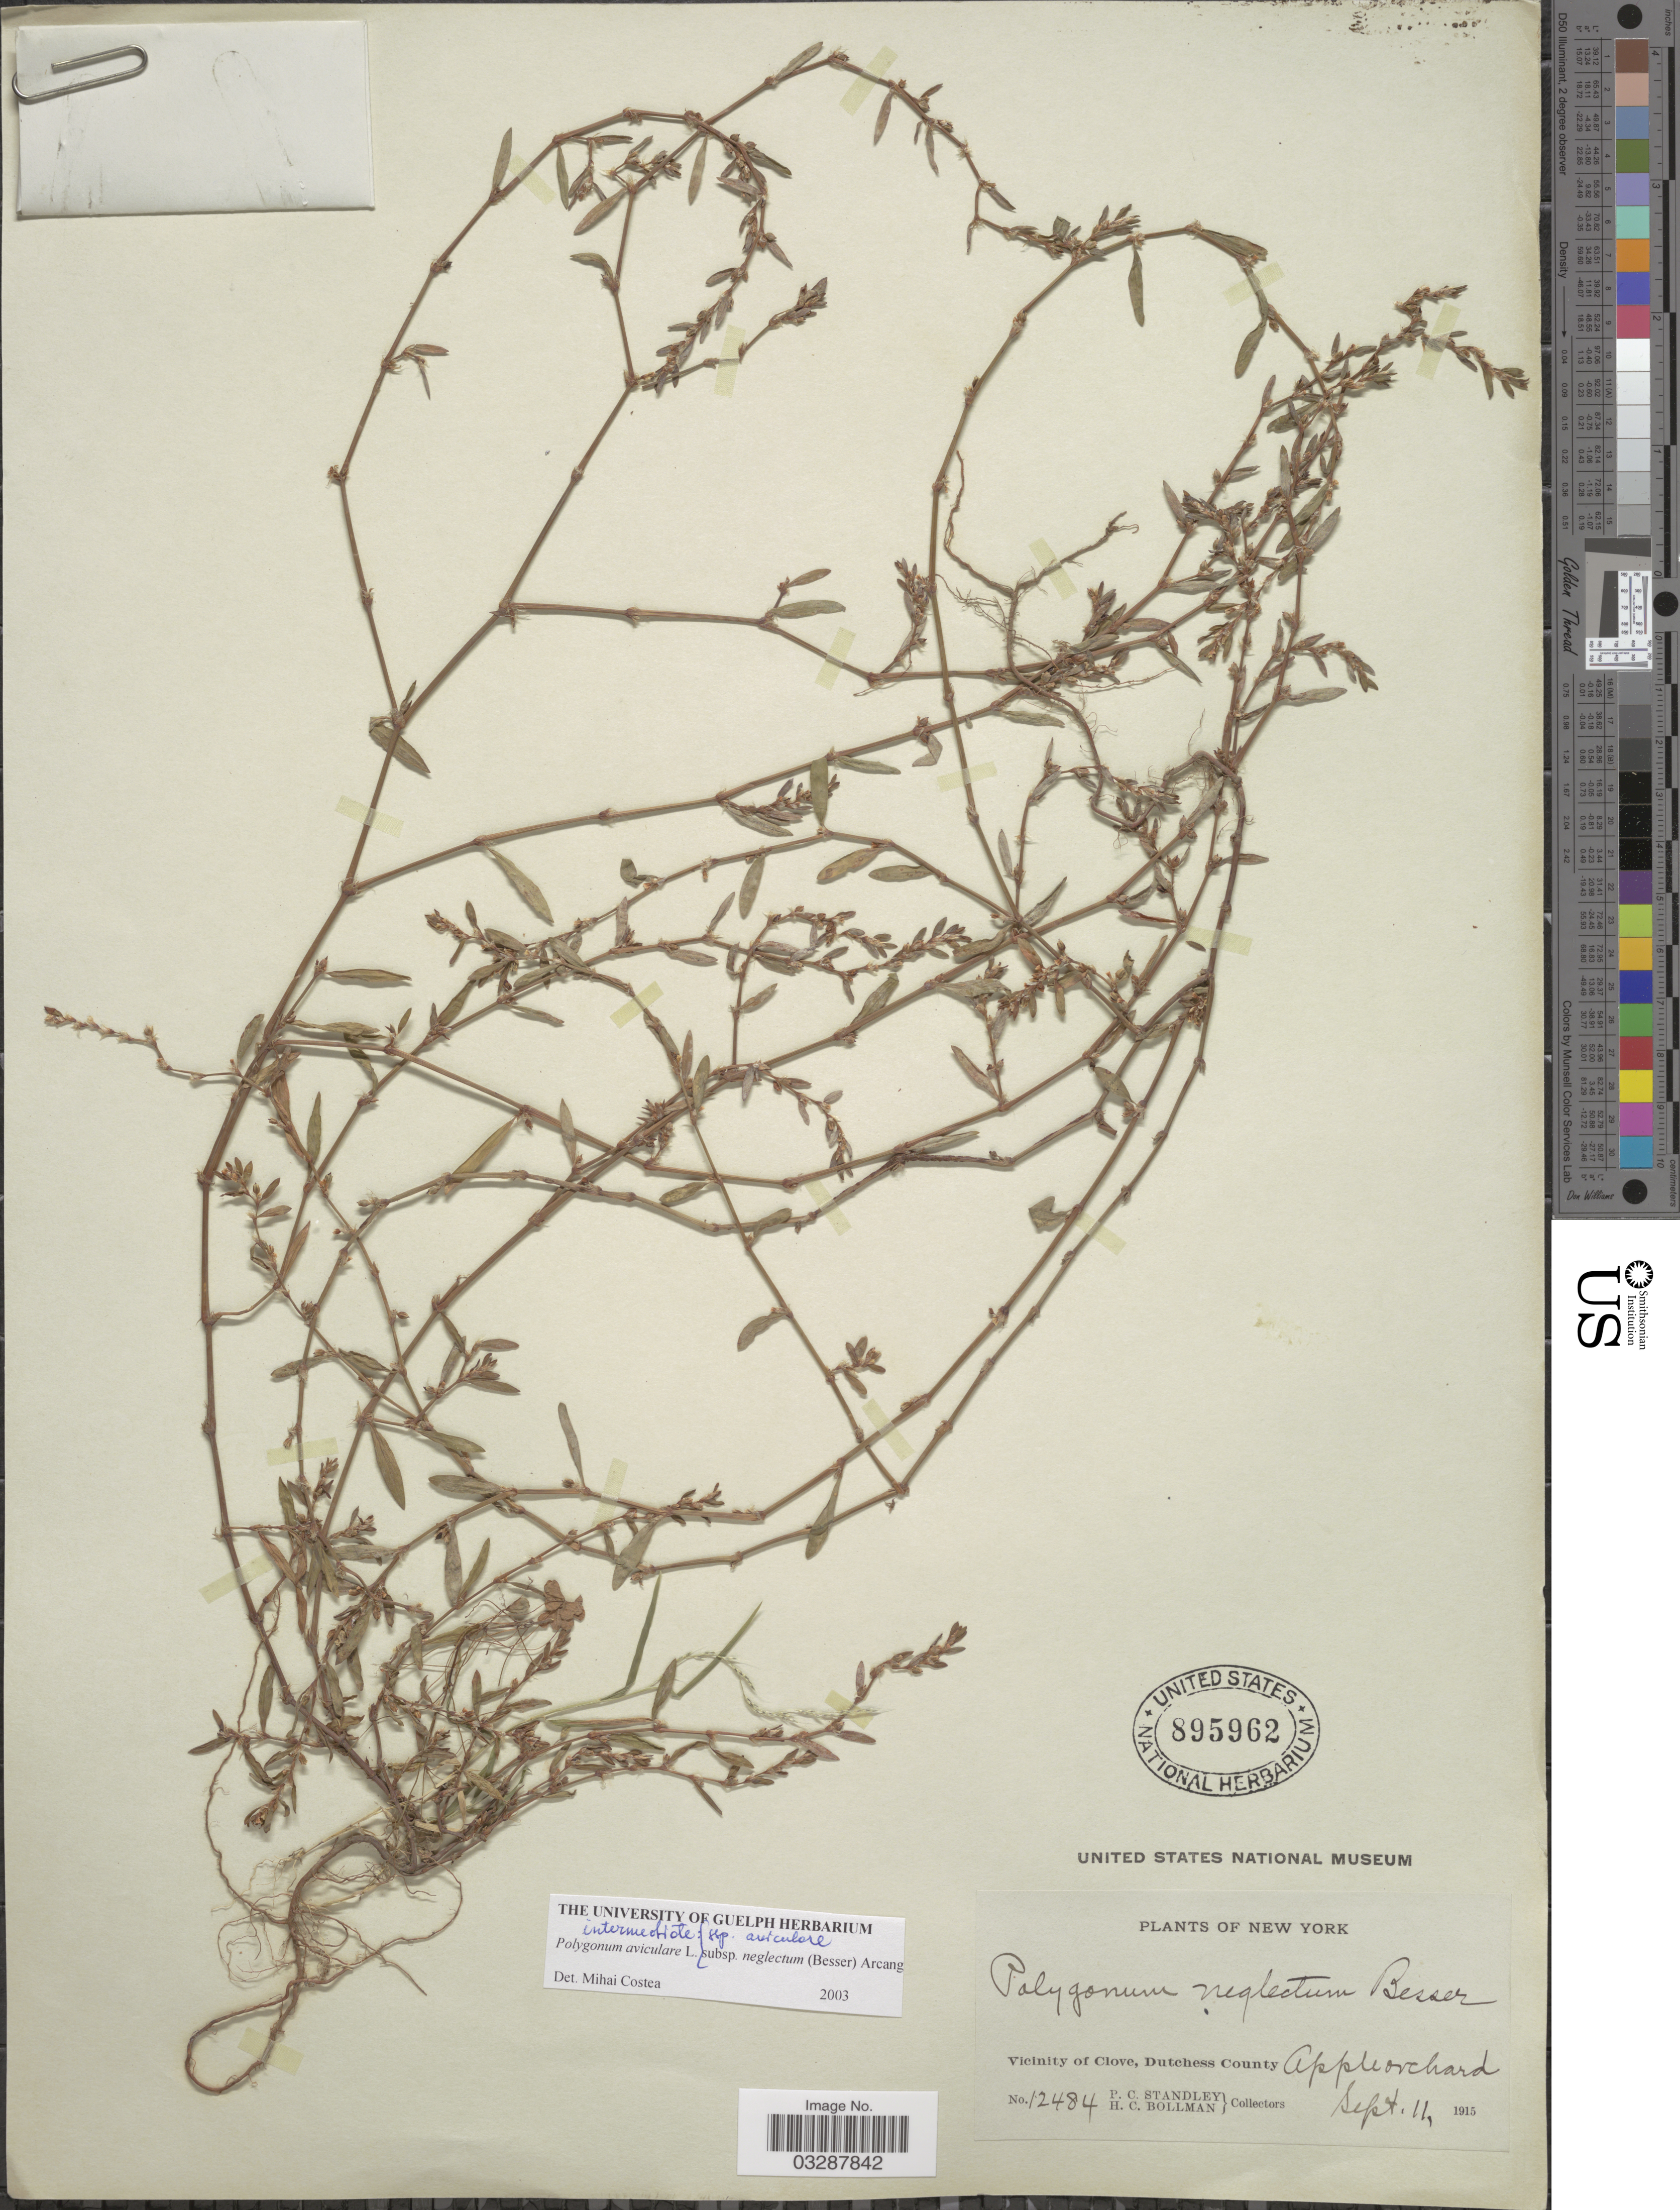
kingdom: Plantae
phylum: Tracheophyta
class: Magnoliopsida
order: Caryophyllales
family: Polygonaceae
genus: Polygonum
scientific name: Polygonum aviculare subsp. neglectum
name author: (Besser) Arcang.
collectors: P. C. Standley & H. C. Bollman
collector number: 12484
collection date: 1915-09-11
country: United States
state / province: New York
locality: Vicinity of Clove, Dutchess County. Apple orchard.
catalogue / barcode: US 895962